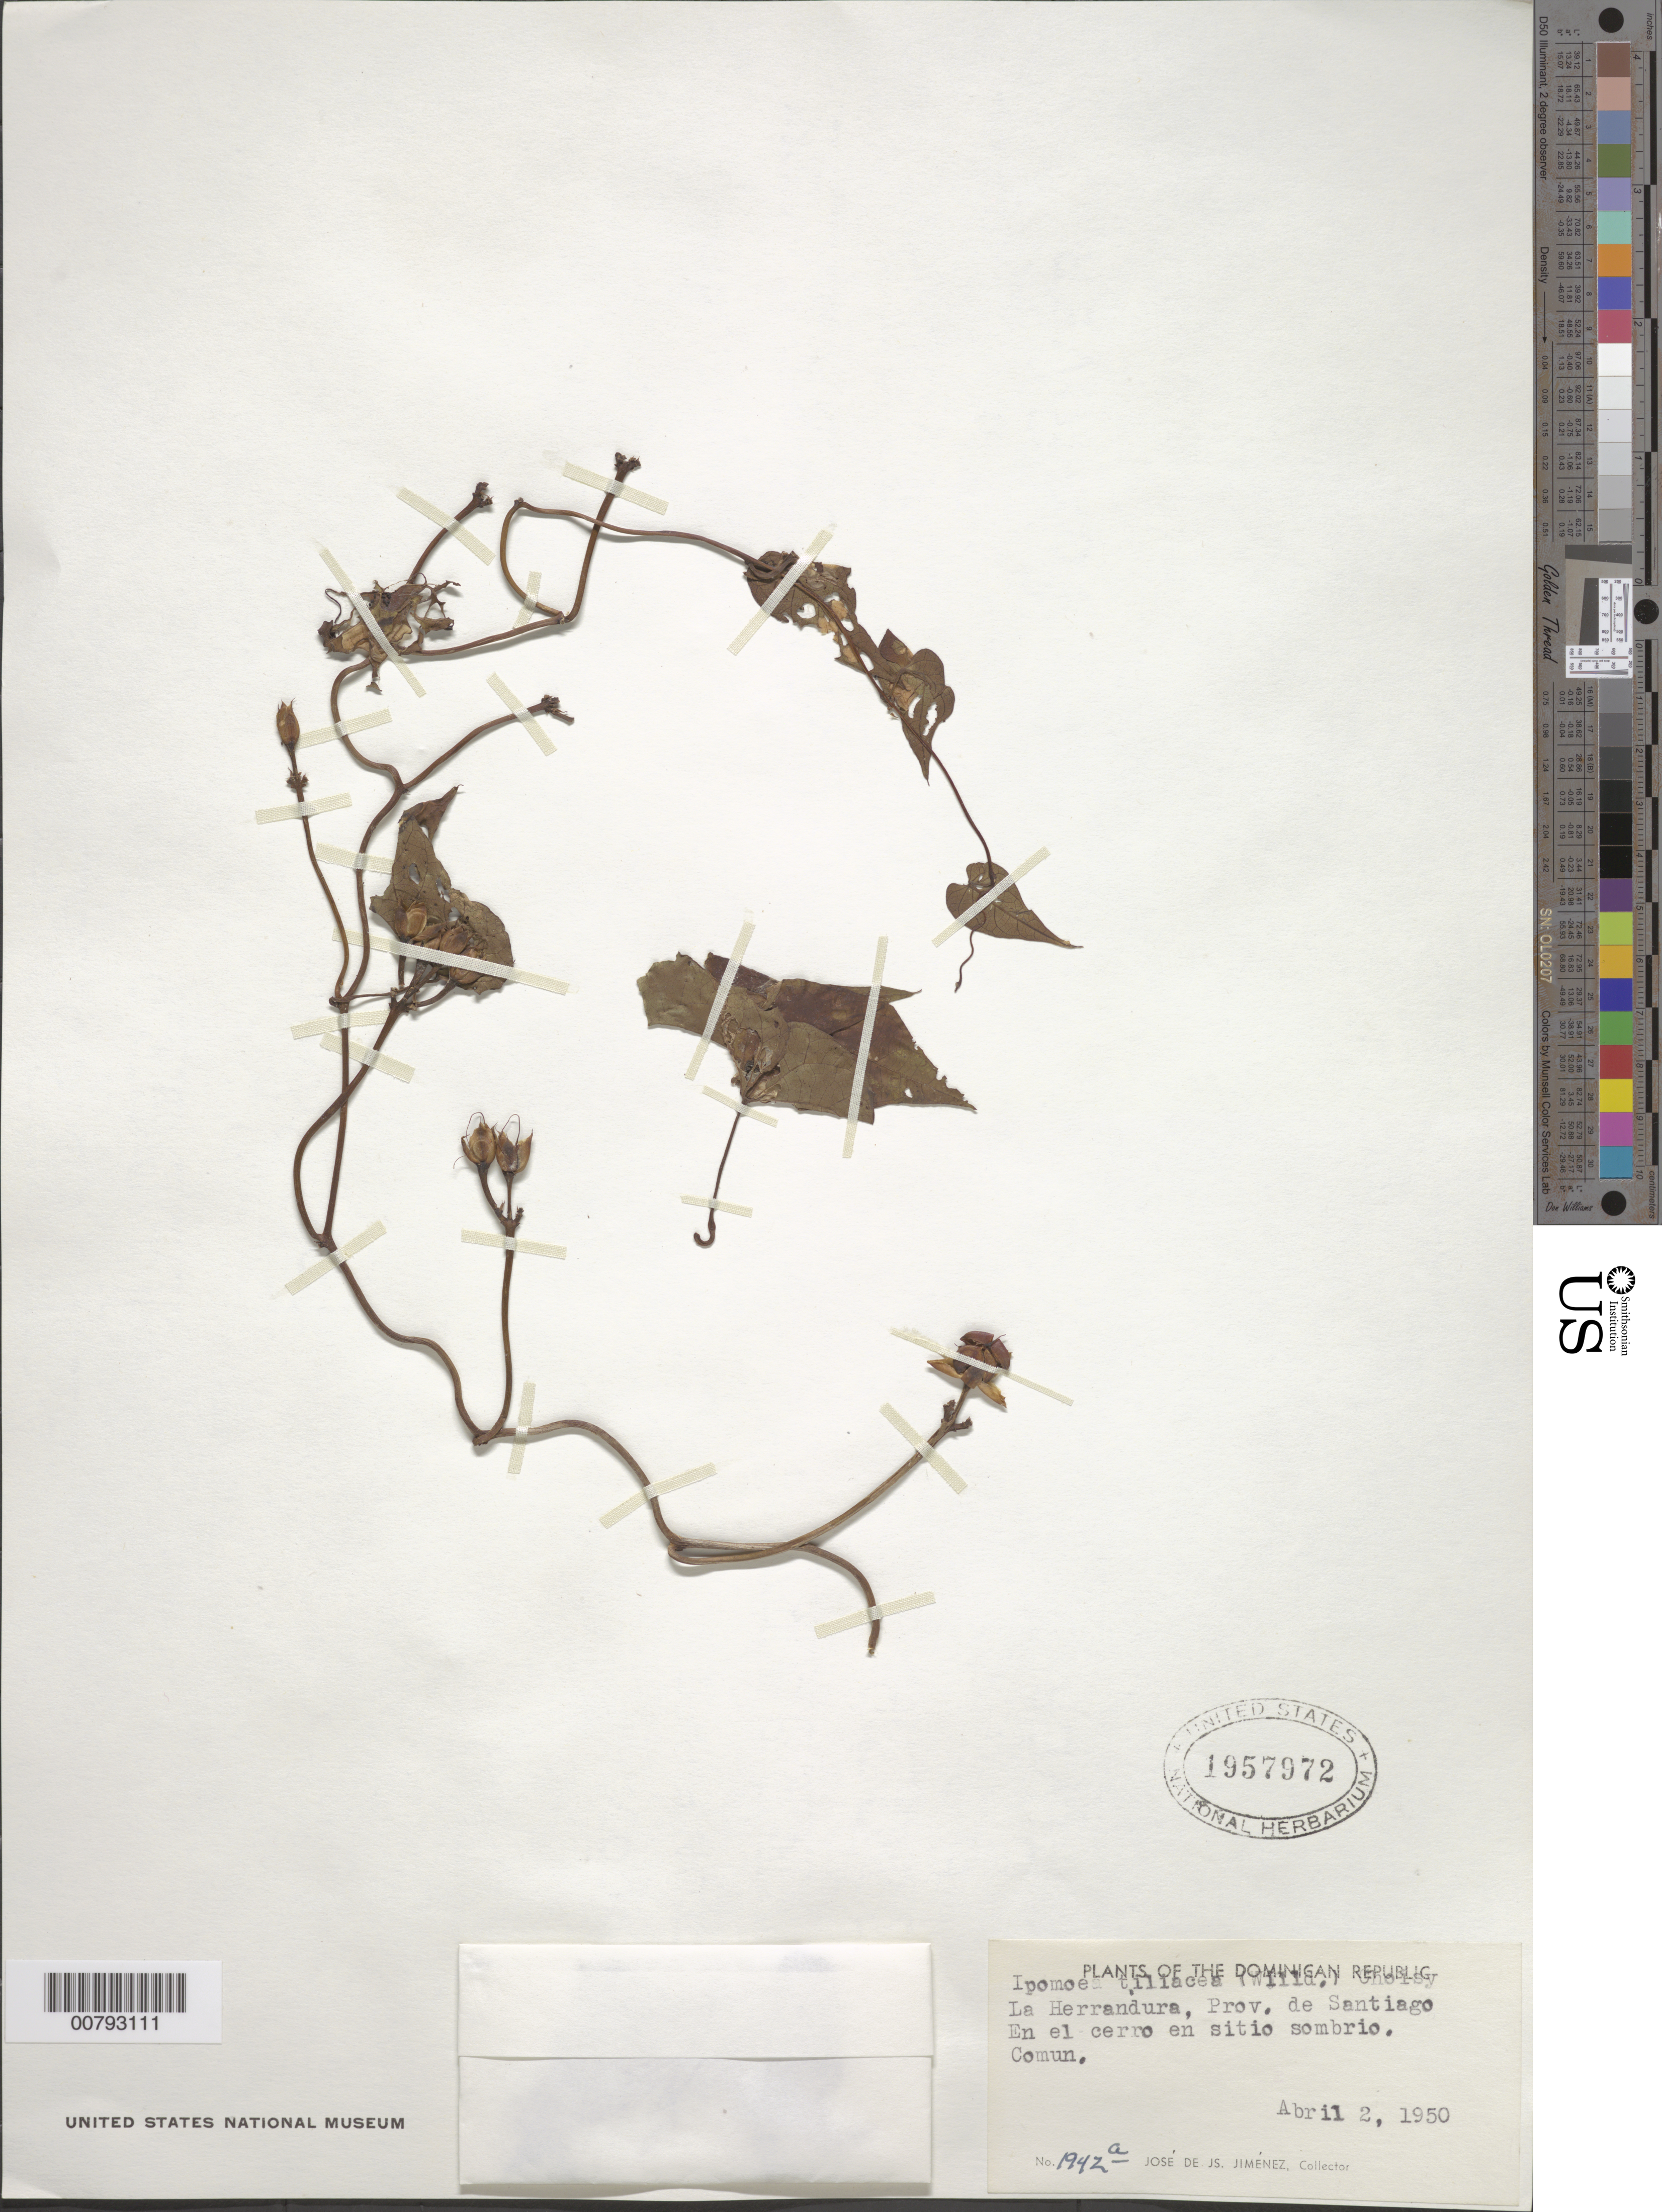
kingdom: Plantae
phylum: Tracheophyta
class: Magnoliopsida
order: Solanales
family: Convolvulaceae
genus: Ipomoea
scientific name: Ipomoea tiliacea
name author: (Willd.) Choisy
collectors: J. J. Jiménez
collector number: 1942a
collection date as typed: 02 Apr 1950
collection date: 1950-04-02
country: Dominican Republic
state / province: Santiago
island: Hispaniola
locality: La Herradura.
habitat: In mountain, in shady place.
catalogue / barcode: US 1957972